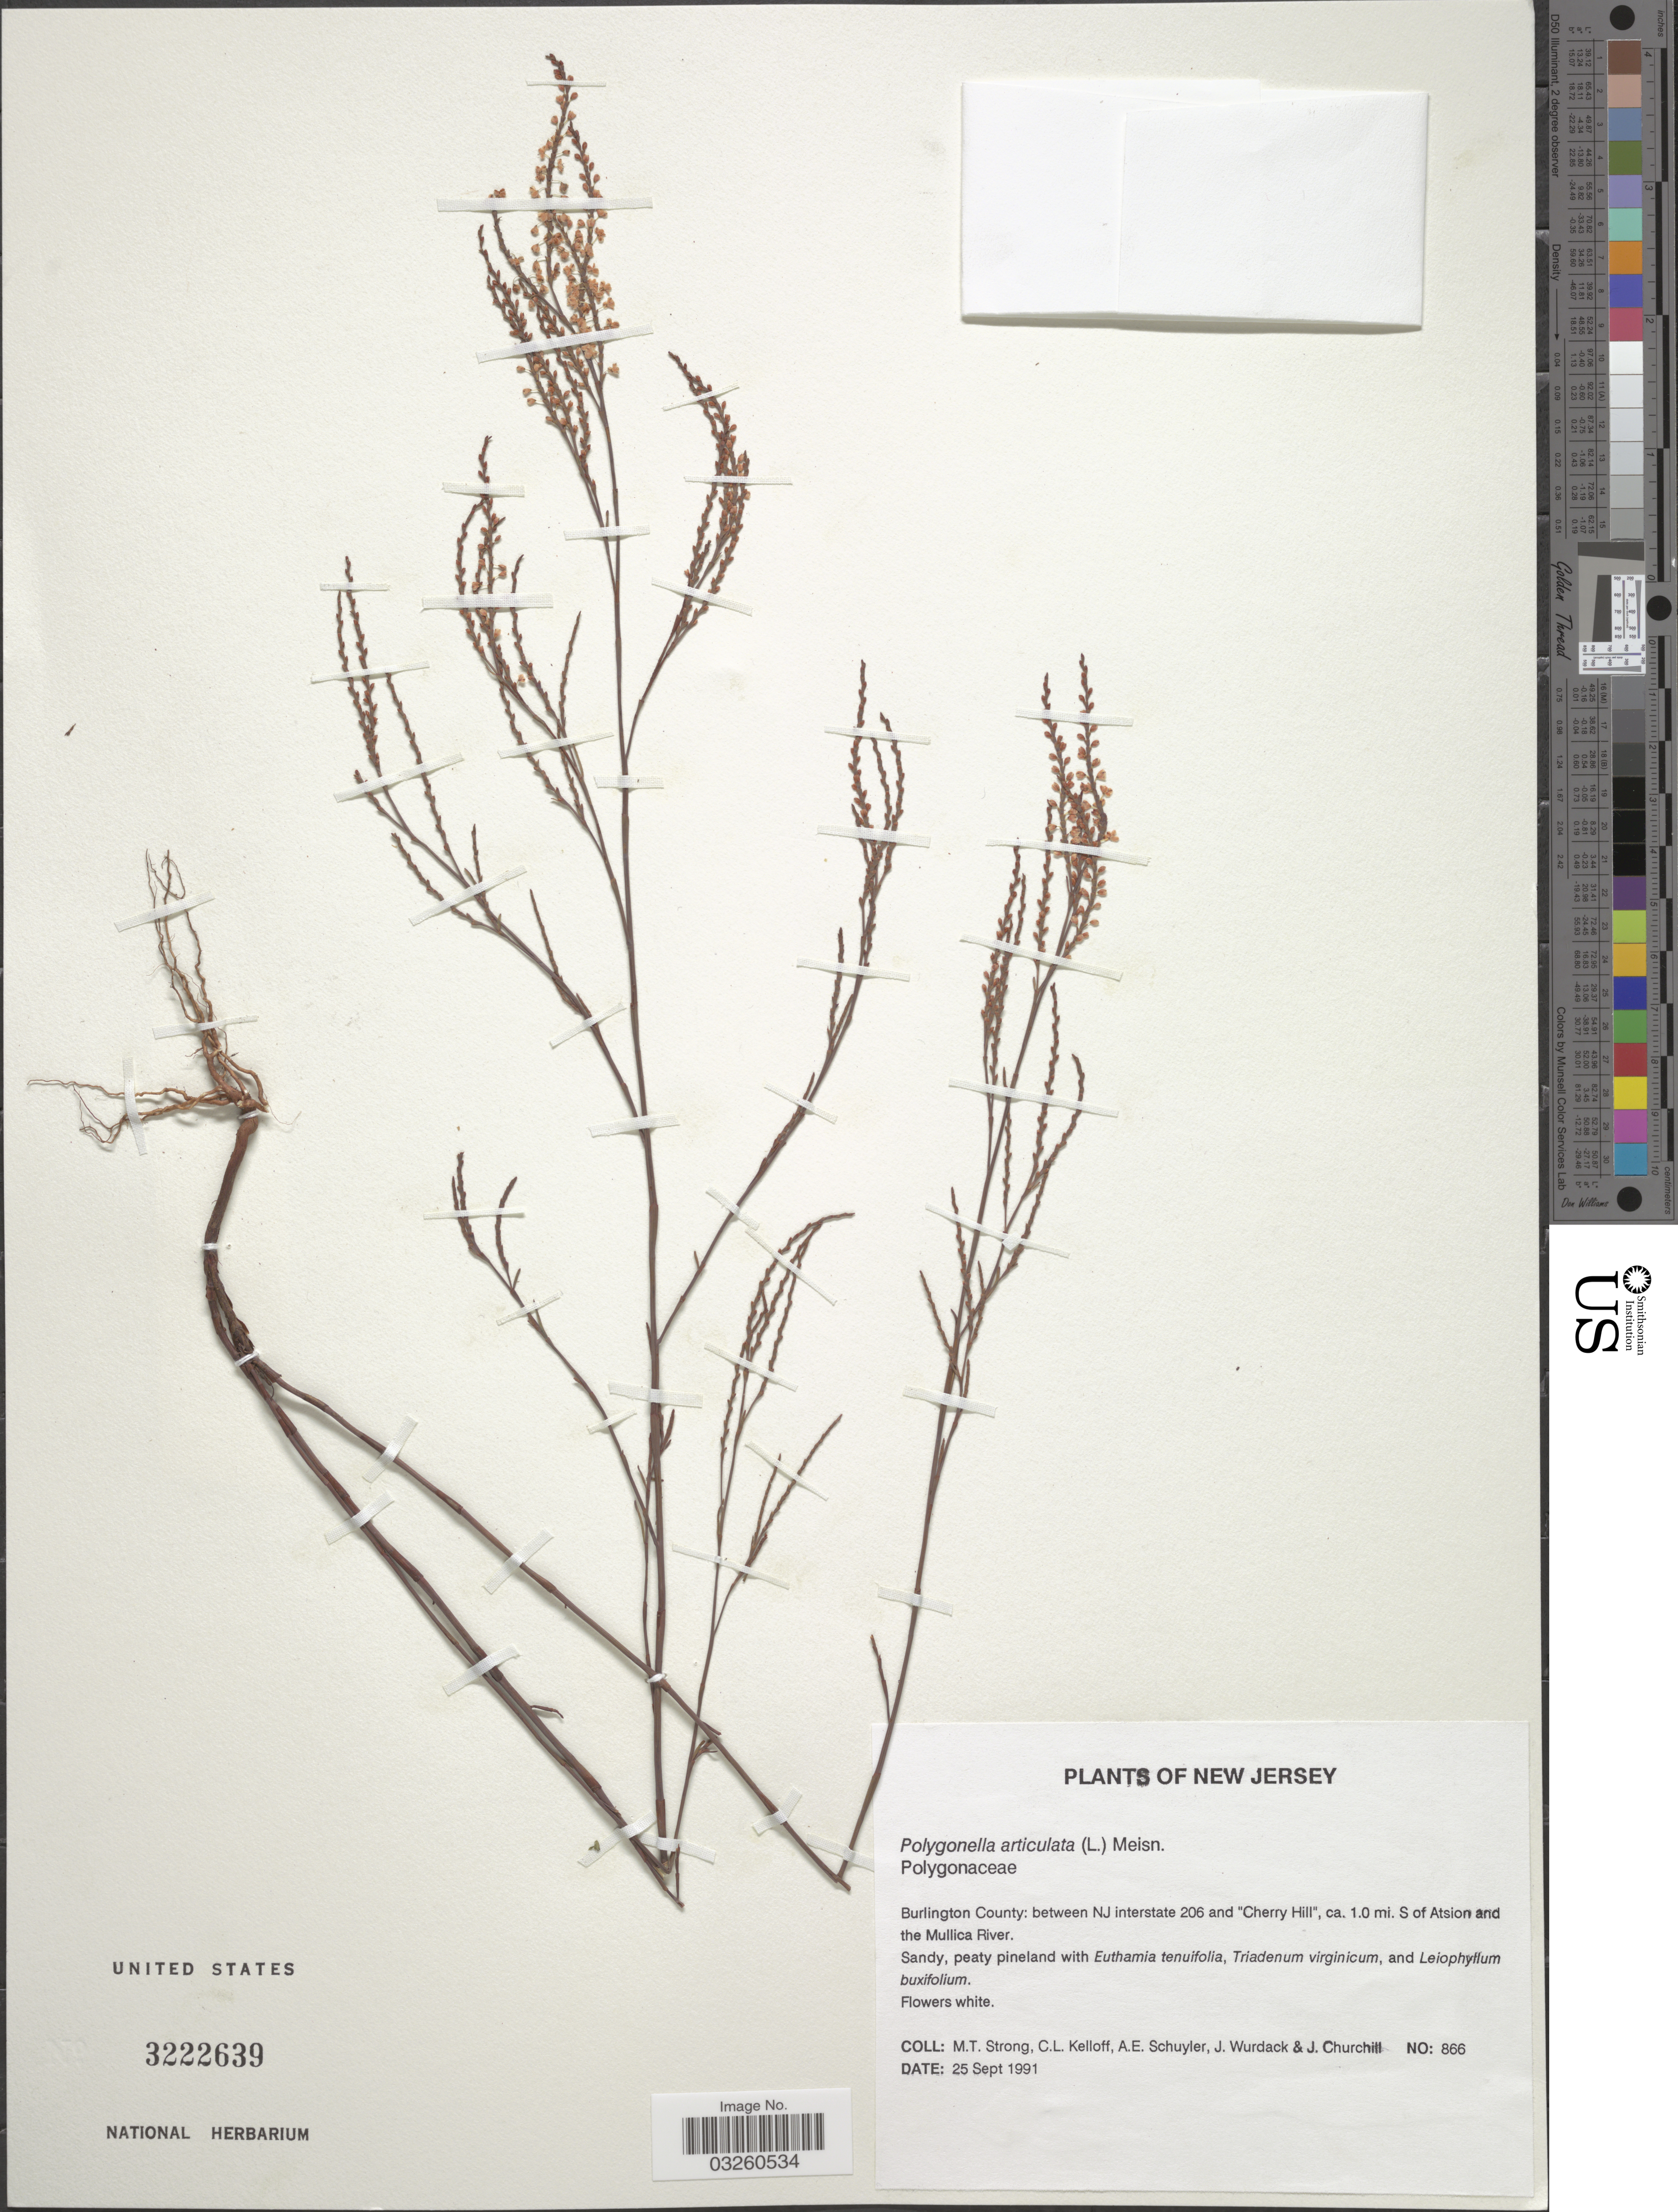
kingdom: Plantae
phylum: Tracheophyta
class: Magnoliopsida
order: Caryophyllales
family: Polygonaceae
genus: Polygonella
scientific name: Polygonella articulata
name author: (L.) Meisn.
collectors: M. T. Strong, C. L. Kelloff, A. Schuyler, J. J. Wurdack & J. Churchill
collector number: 866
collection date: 1991-09-25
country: United States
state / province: New Jersey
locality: Burlington County: between NJ interstate 206 and "Cherry Hill", ca. 1.0 mi. S of Atsion and the Mulica River.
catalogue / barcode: US 3222639